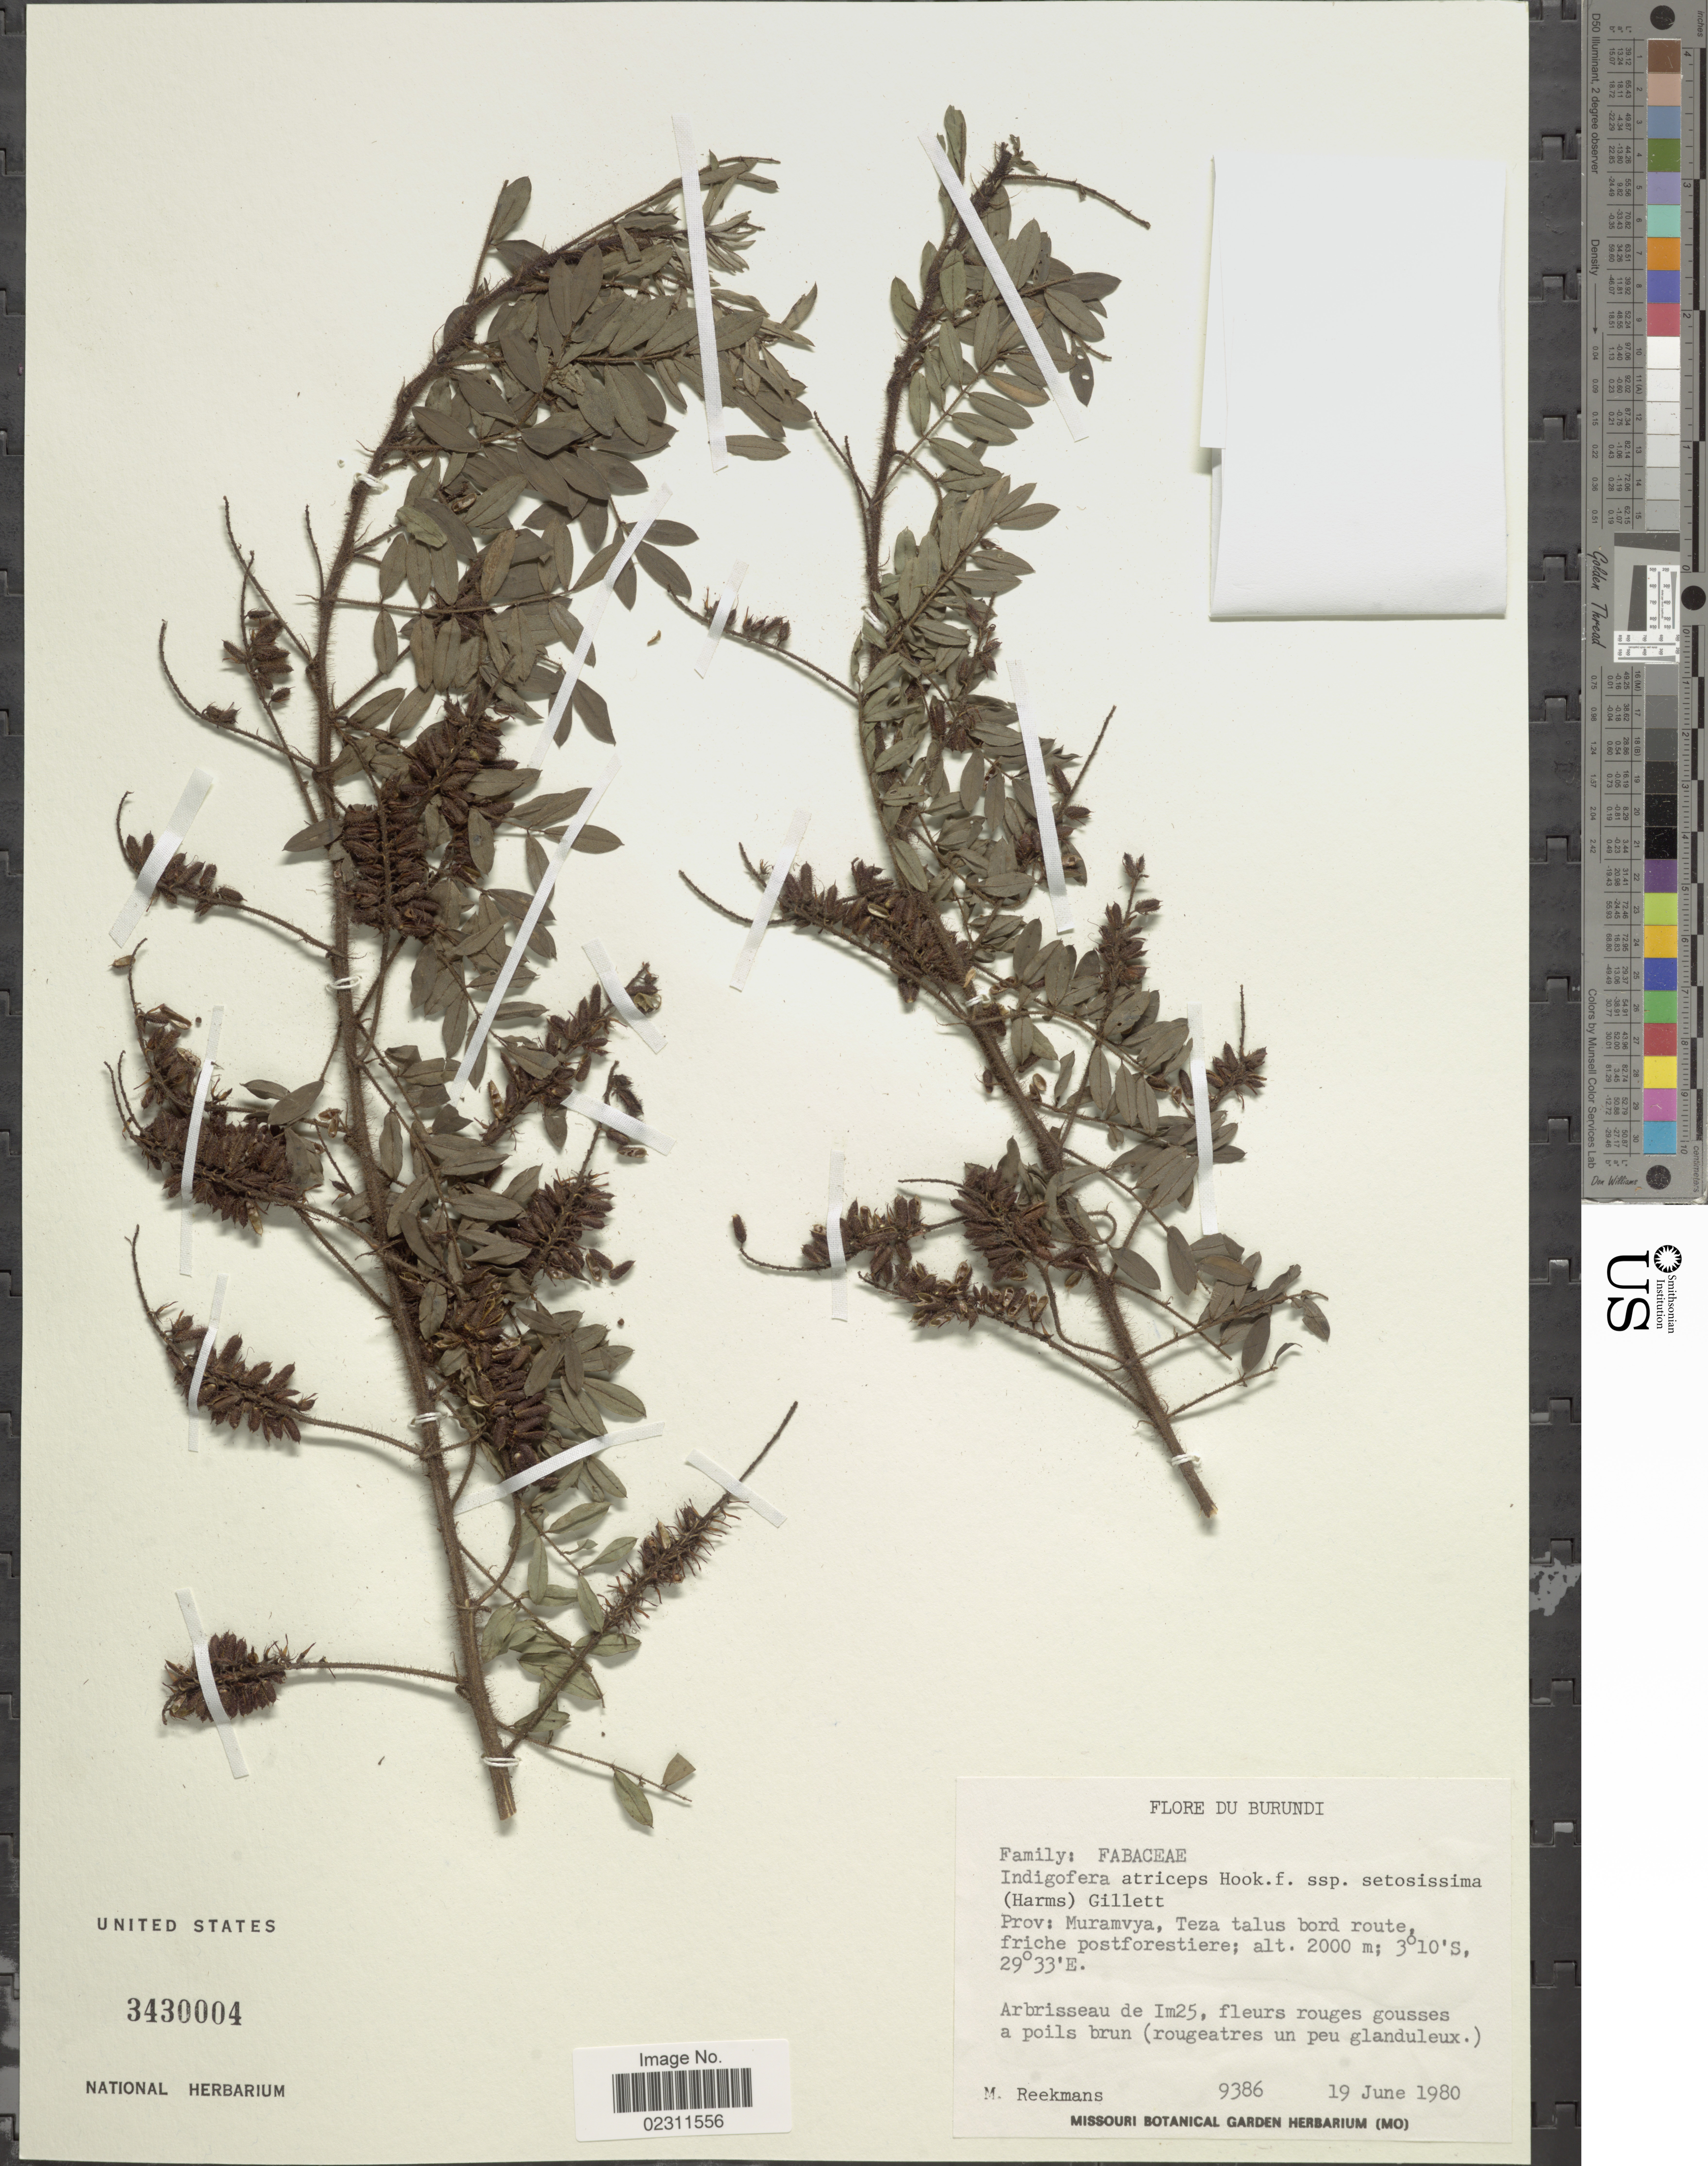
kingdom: Plantae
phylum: Tracheophyta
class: Magnoliopsida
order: Fabales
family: Fabaceae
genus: Indigofera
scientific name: Indigofera atriceps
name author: Hook. f.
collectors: M. Reekmans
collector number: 9386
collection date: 1980-06-19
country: Burundi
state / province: Muramvya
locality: Teza talus bord route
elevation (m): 2000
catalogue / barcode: US 3430004